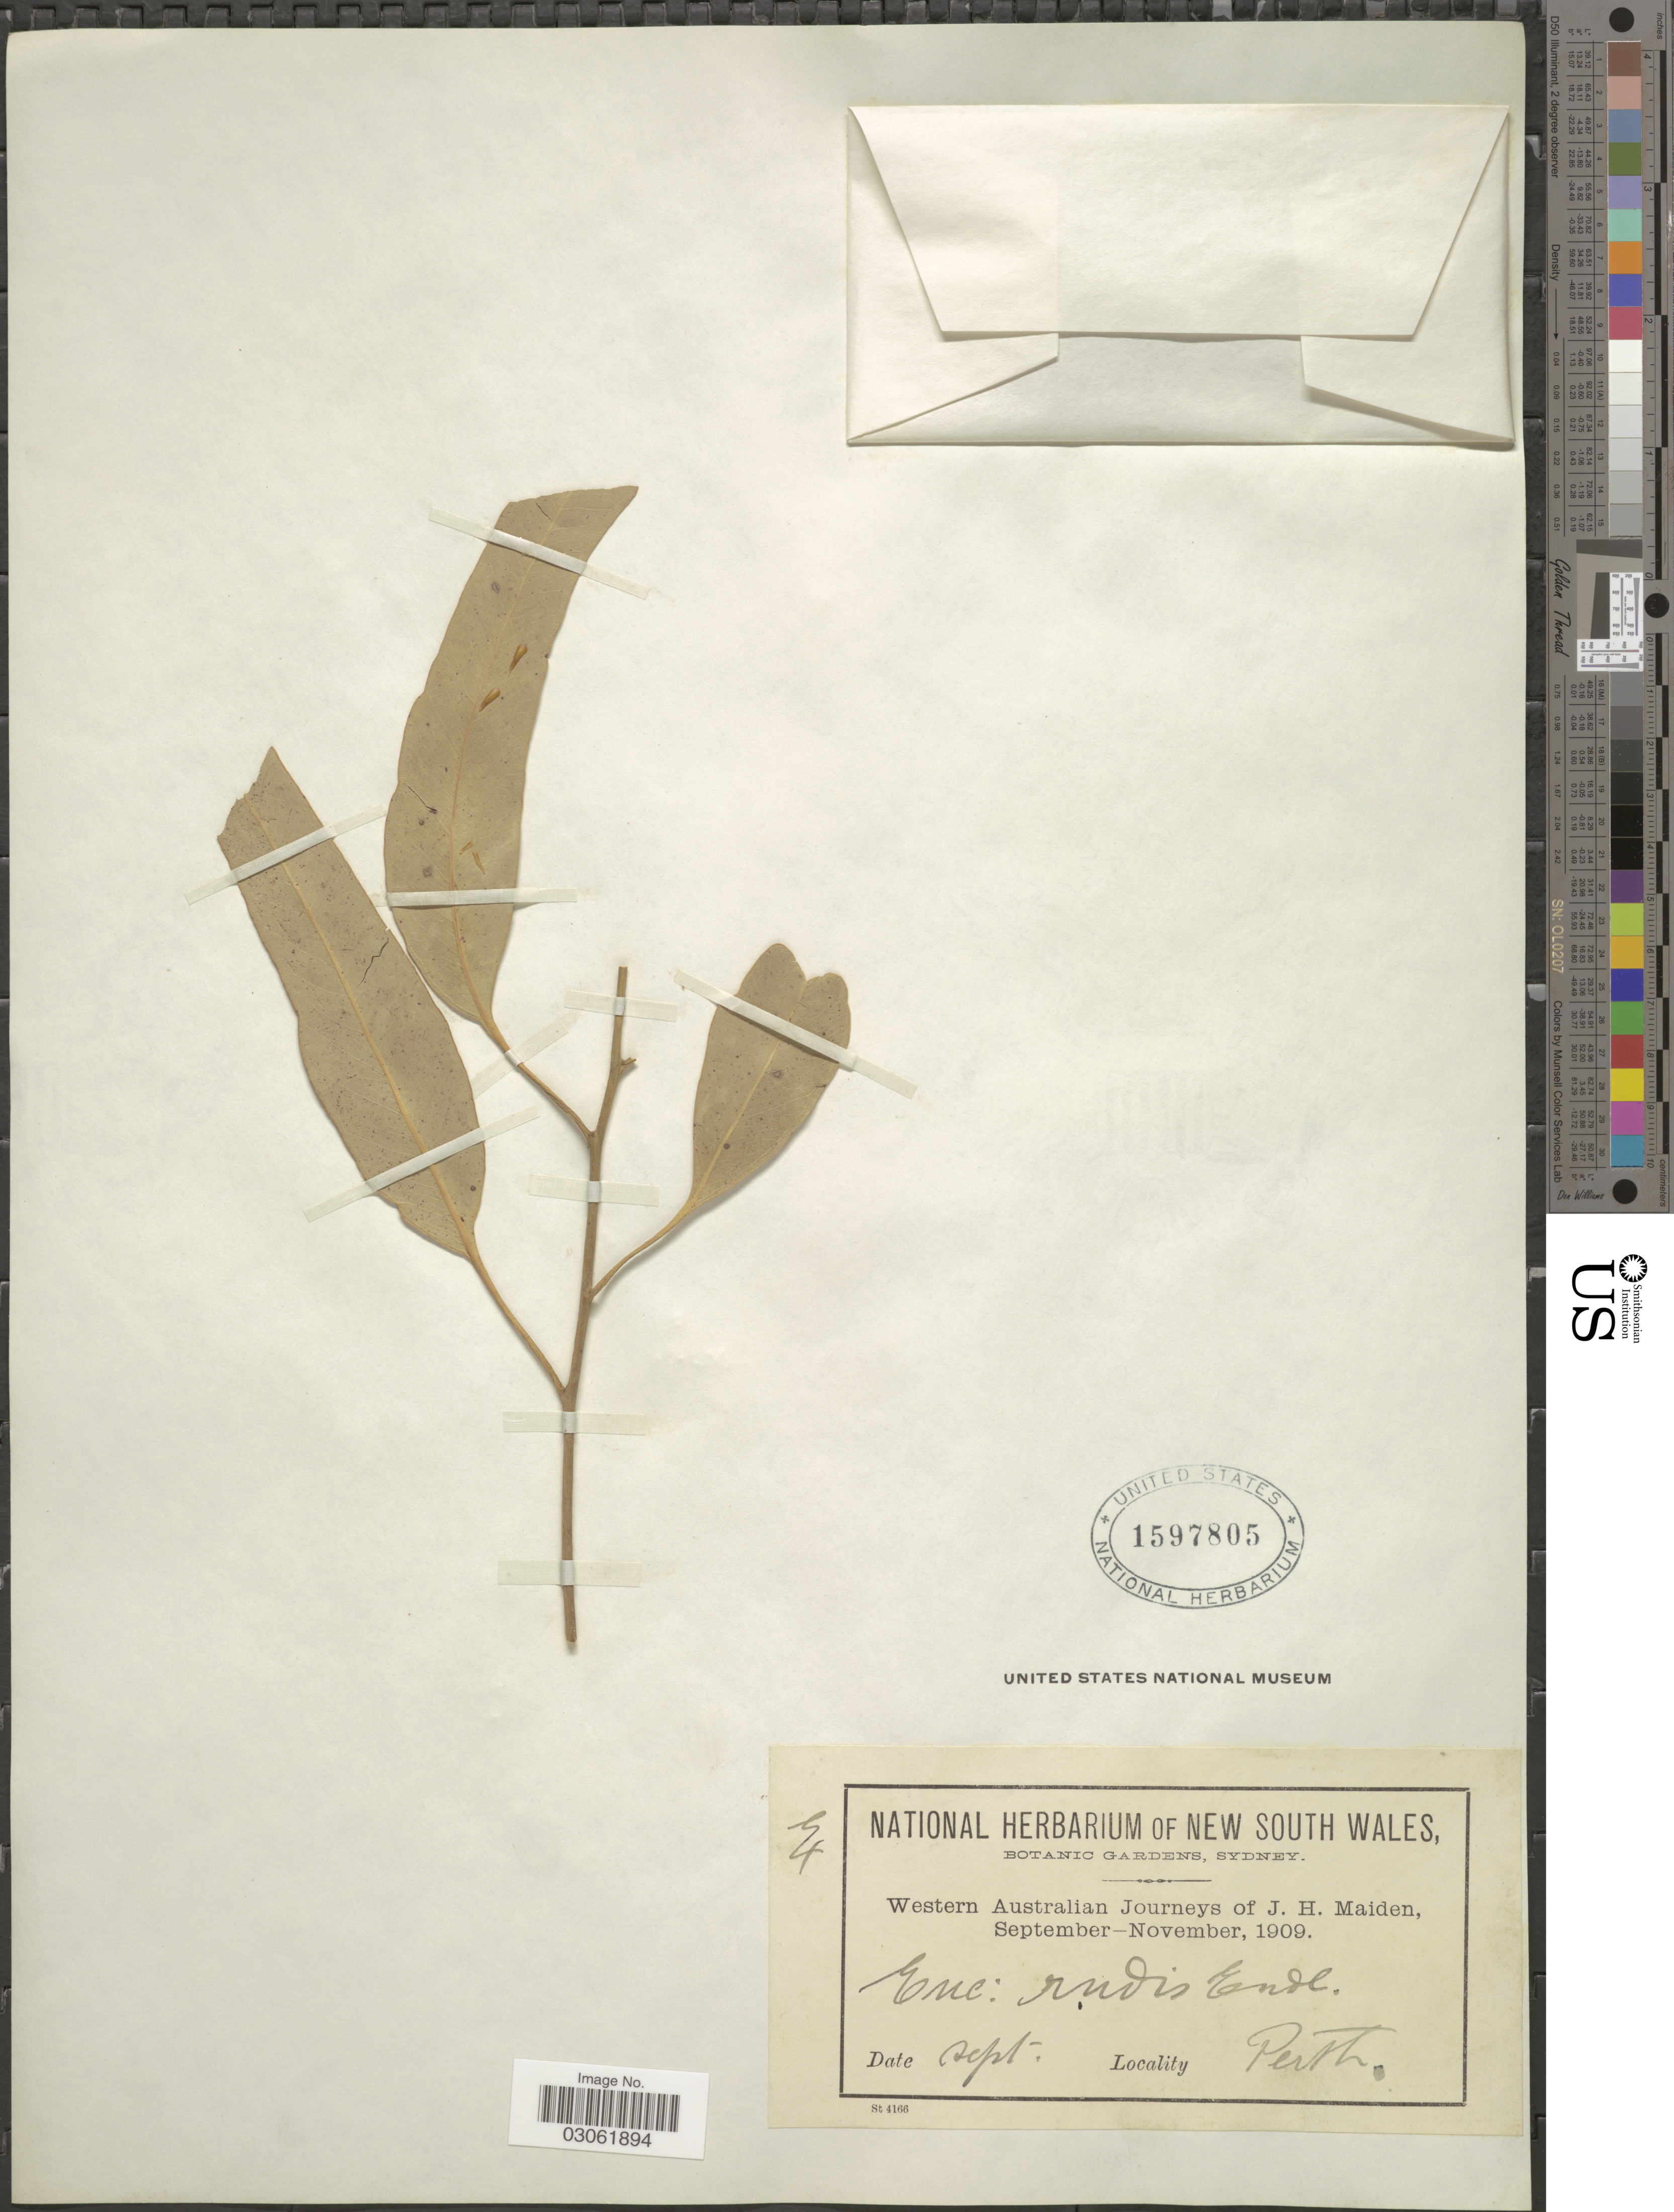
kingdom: Plantae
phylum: Tracheophyta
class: Magnoliopsida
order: Myrtales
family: Myrtaceae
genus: Eucalyptus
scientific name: Eucalyptus rudis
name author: Endl.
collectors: J. Maiden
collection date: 1909-09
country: Australia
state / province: Western Australia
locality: Perth.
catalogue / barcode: US 1597805